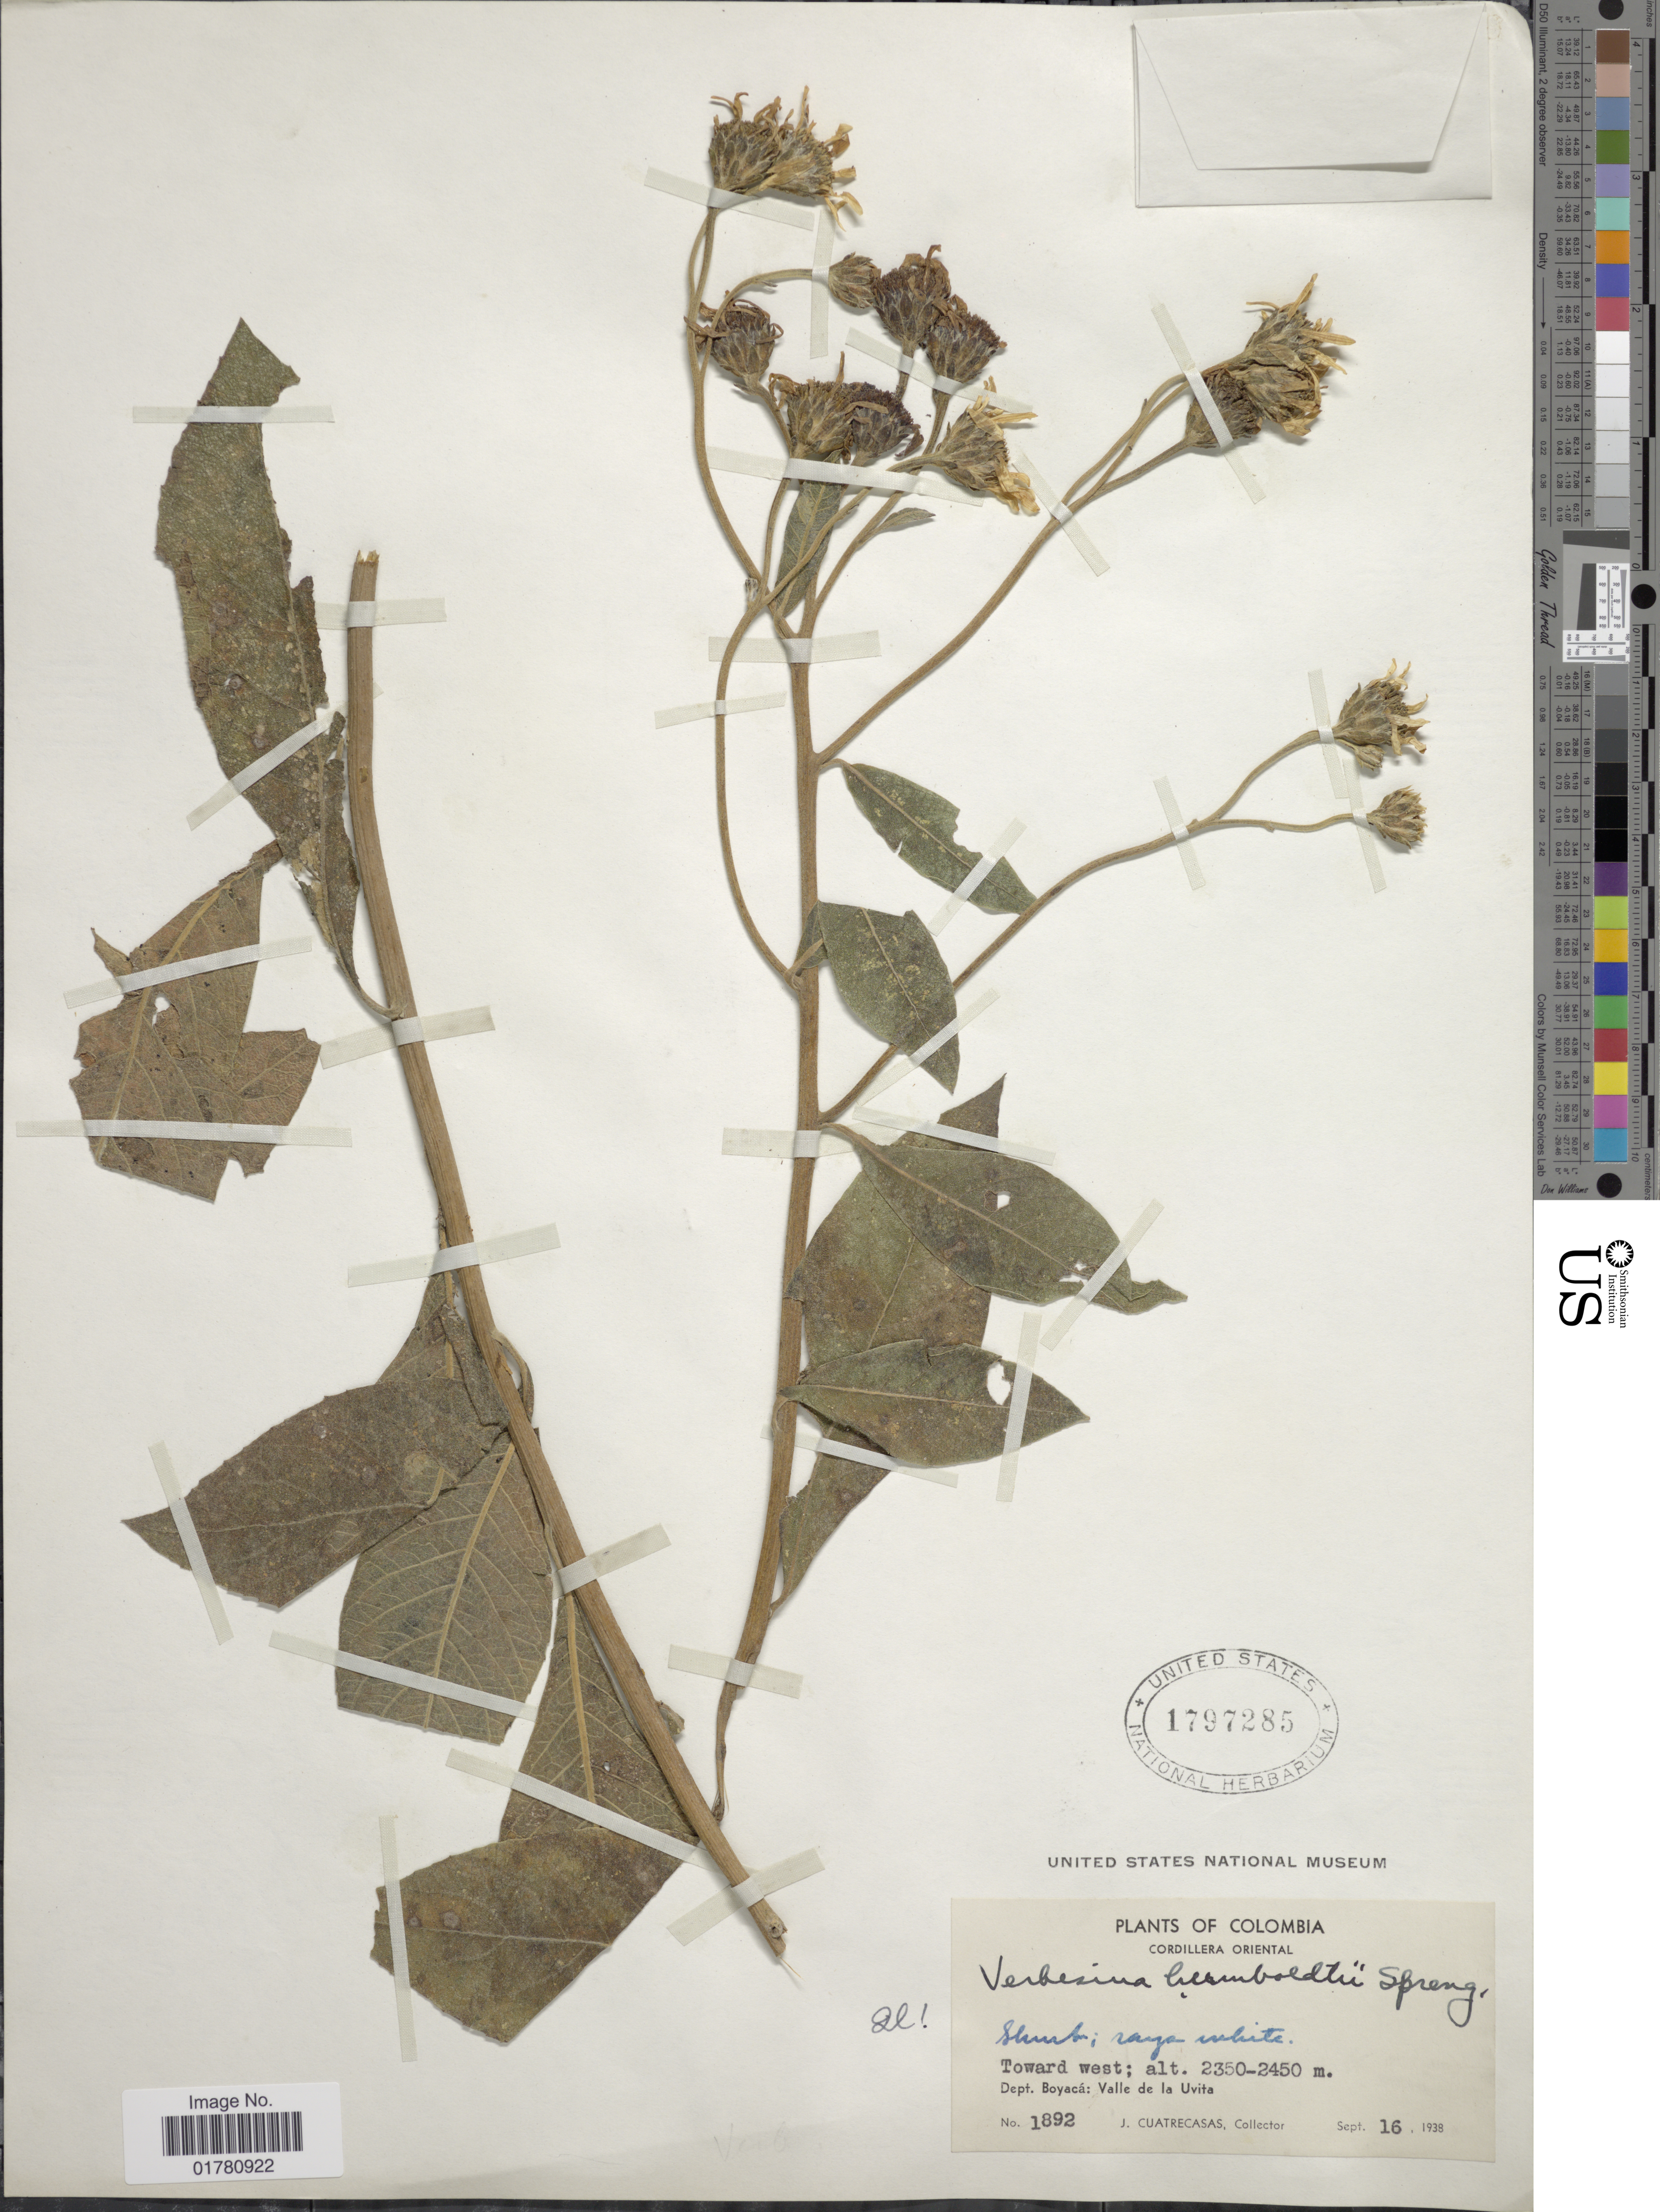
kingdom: Plantae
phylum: Tracheophyta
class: Magnoliopsida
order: Asterales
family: Asteraceae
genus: Verbesina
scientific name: Verbesina humboldtii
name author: Spreng.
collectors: J. Cuatrecasas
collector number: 1892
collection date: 1938-09-16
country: Colombia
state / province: Boyacá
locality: Cordilllera Oriental, Toward west, Dept Boyacá: Valle de la Uvita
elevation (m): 2350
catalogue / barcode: US 1797285